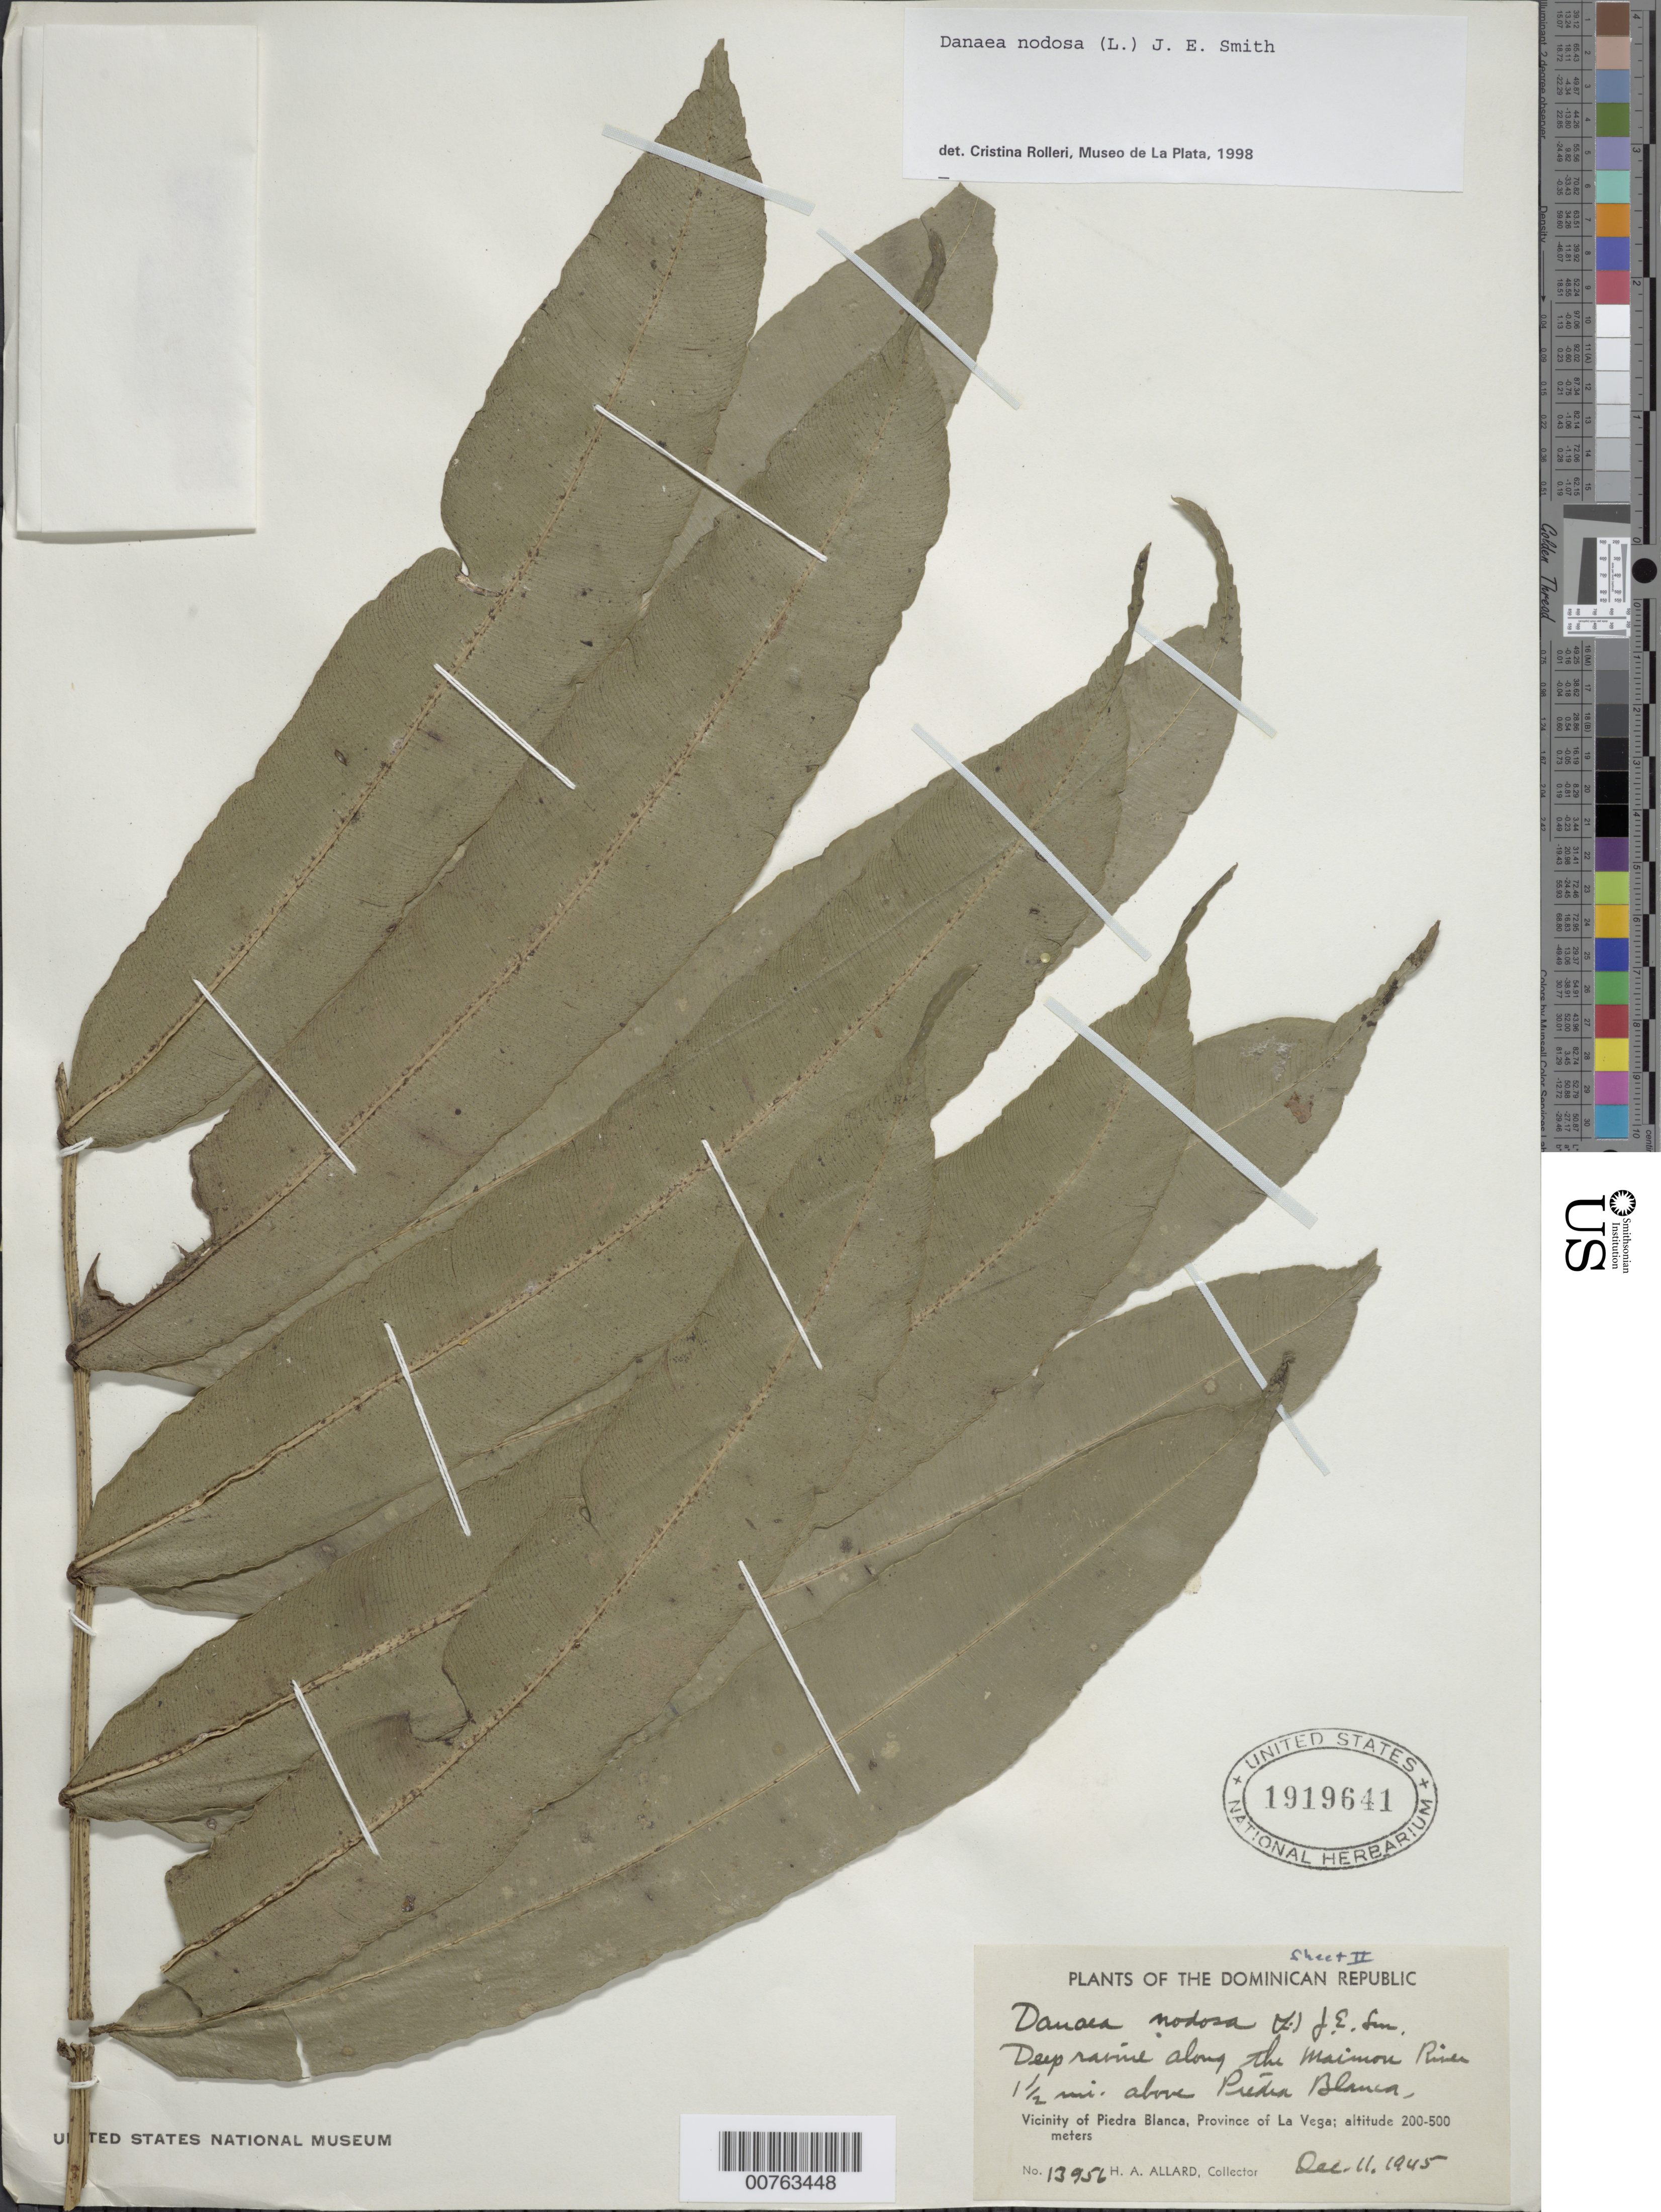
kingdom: Plantae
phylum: Tracheophyta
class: Polypodiopsida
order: Marattiales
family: Marattiaceae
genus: Danaea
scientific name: Danaea nodosa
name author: (L.) Sm.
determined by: Rolleri, Cristina H.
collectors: H. A. Allard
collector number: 13956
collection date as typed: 11 Dec 1945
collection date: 1945-12-11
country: Dominican Republic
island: Hispaniola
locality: Vicinity of Piedra Blanca. Province of La Vega. Along the Maimon River, 1.5 mi above Piedra Blanca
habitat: Deep ravine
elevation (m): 200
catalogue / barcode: US 1919641